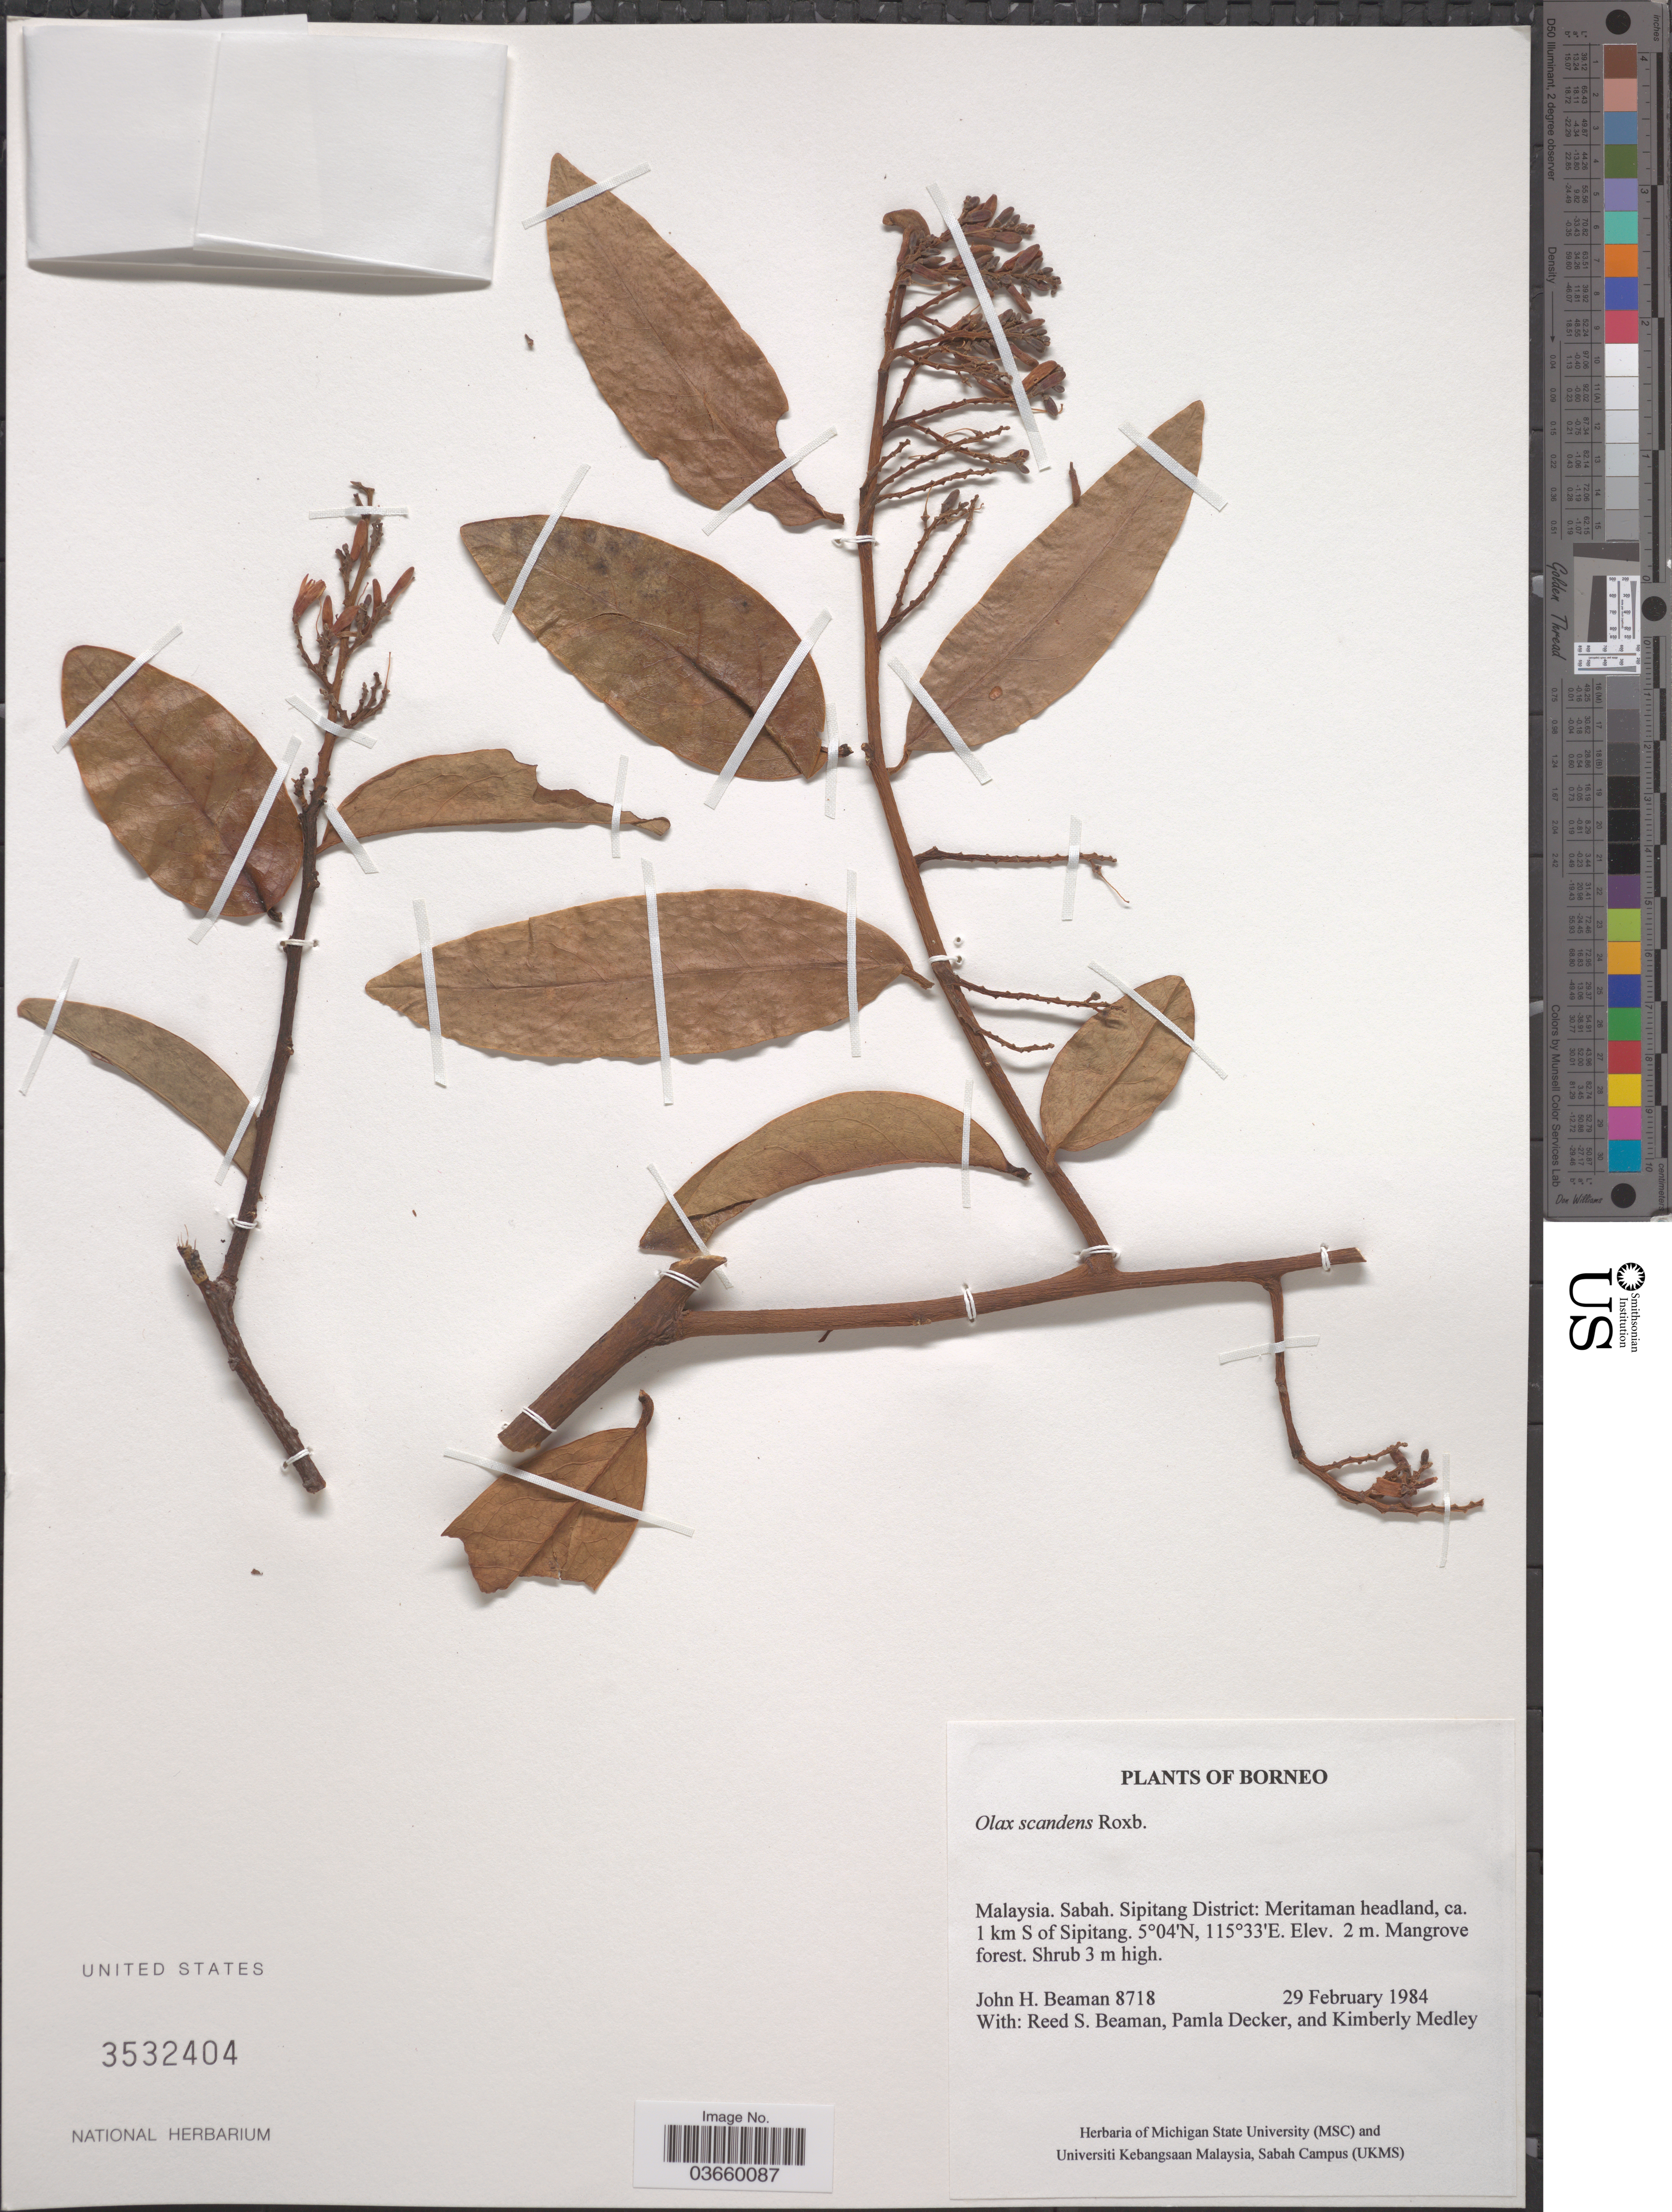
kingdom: Plantae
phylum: Tracheophyta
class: Magnoliopsida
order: Santalales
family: Olacaceae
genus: Olax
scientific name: Olax scandens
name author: Roxb.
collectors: J. H. Beaman, R. S. Beaman, P. Decker & K. Medley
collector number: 8718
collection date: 1984-02-29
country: Malaysia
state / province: Sabah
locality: Borneo. Sipitang District: Meritaman headland, ca. 1 km S of Sipitang.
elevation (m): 2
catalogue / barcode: US 3532404